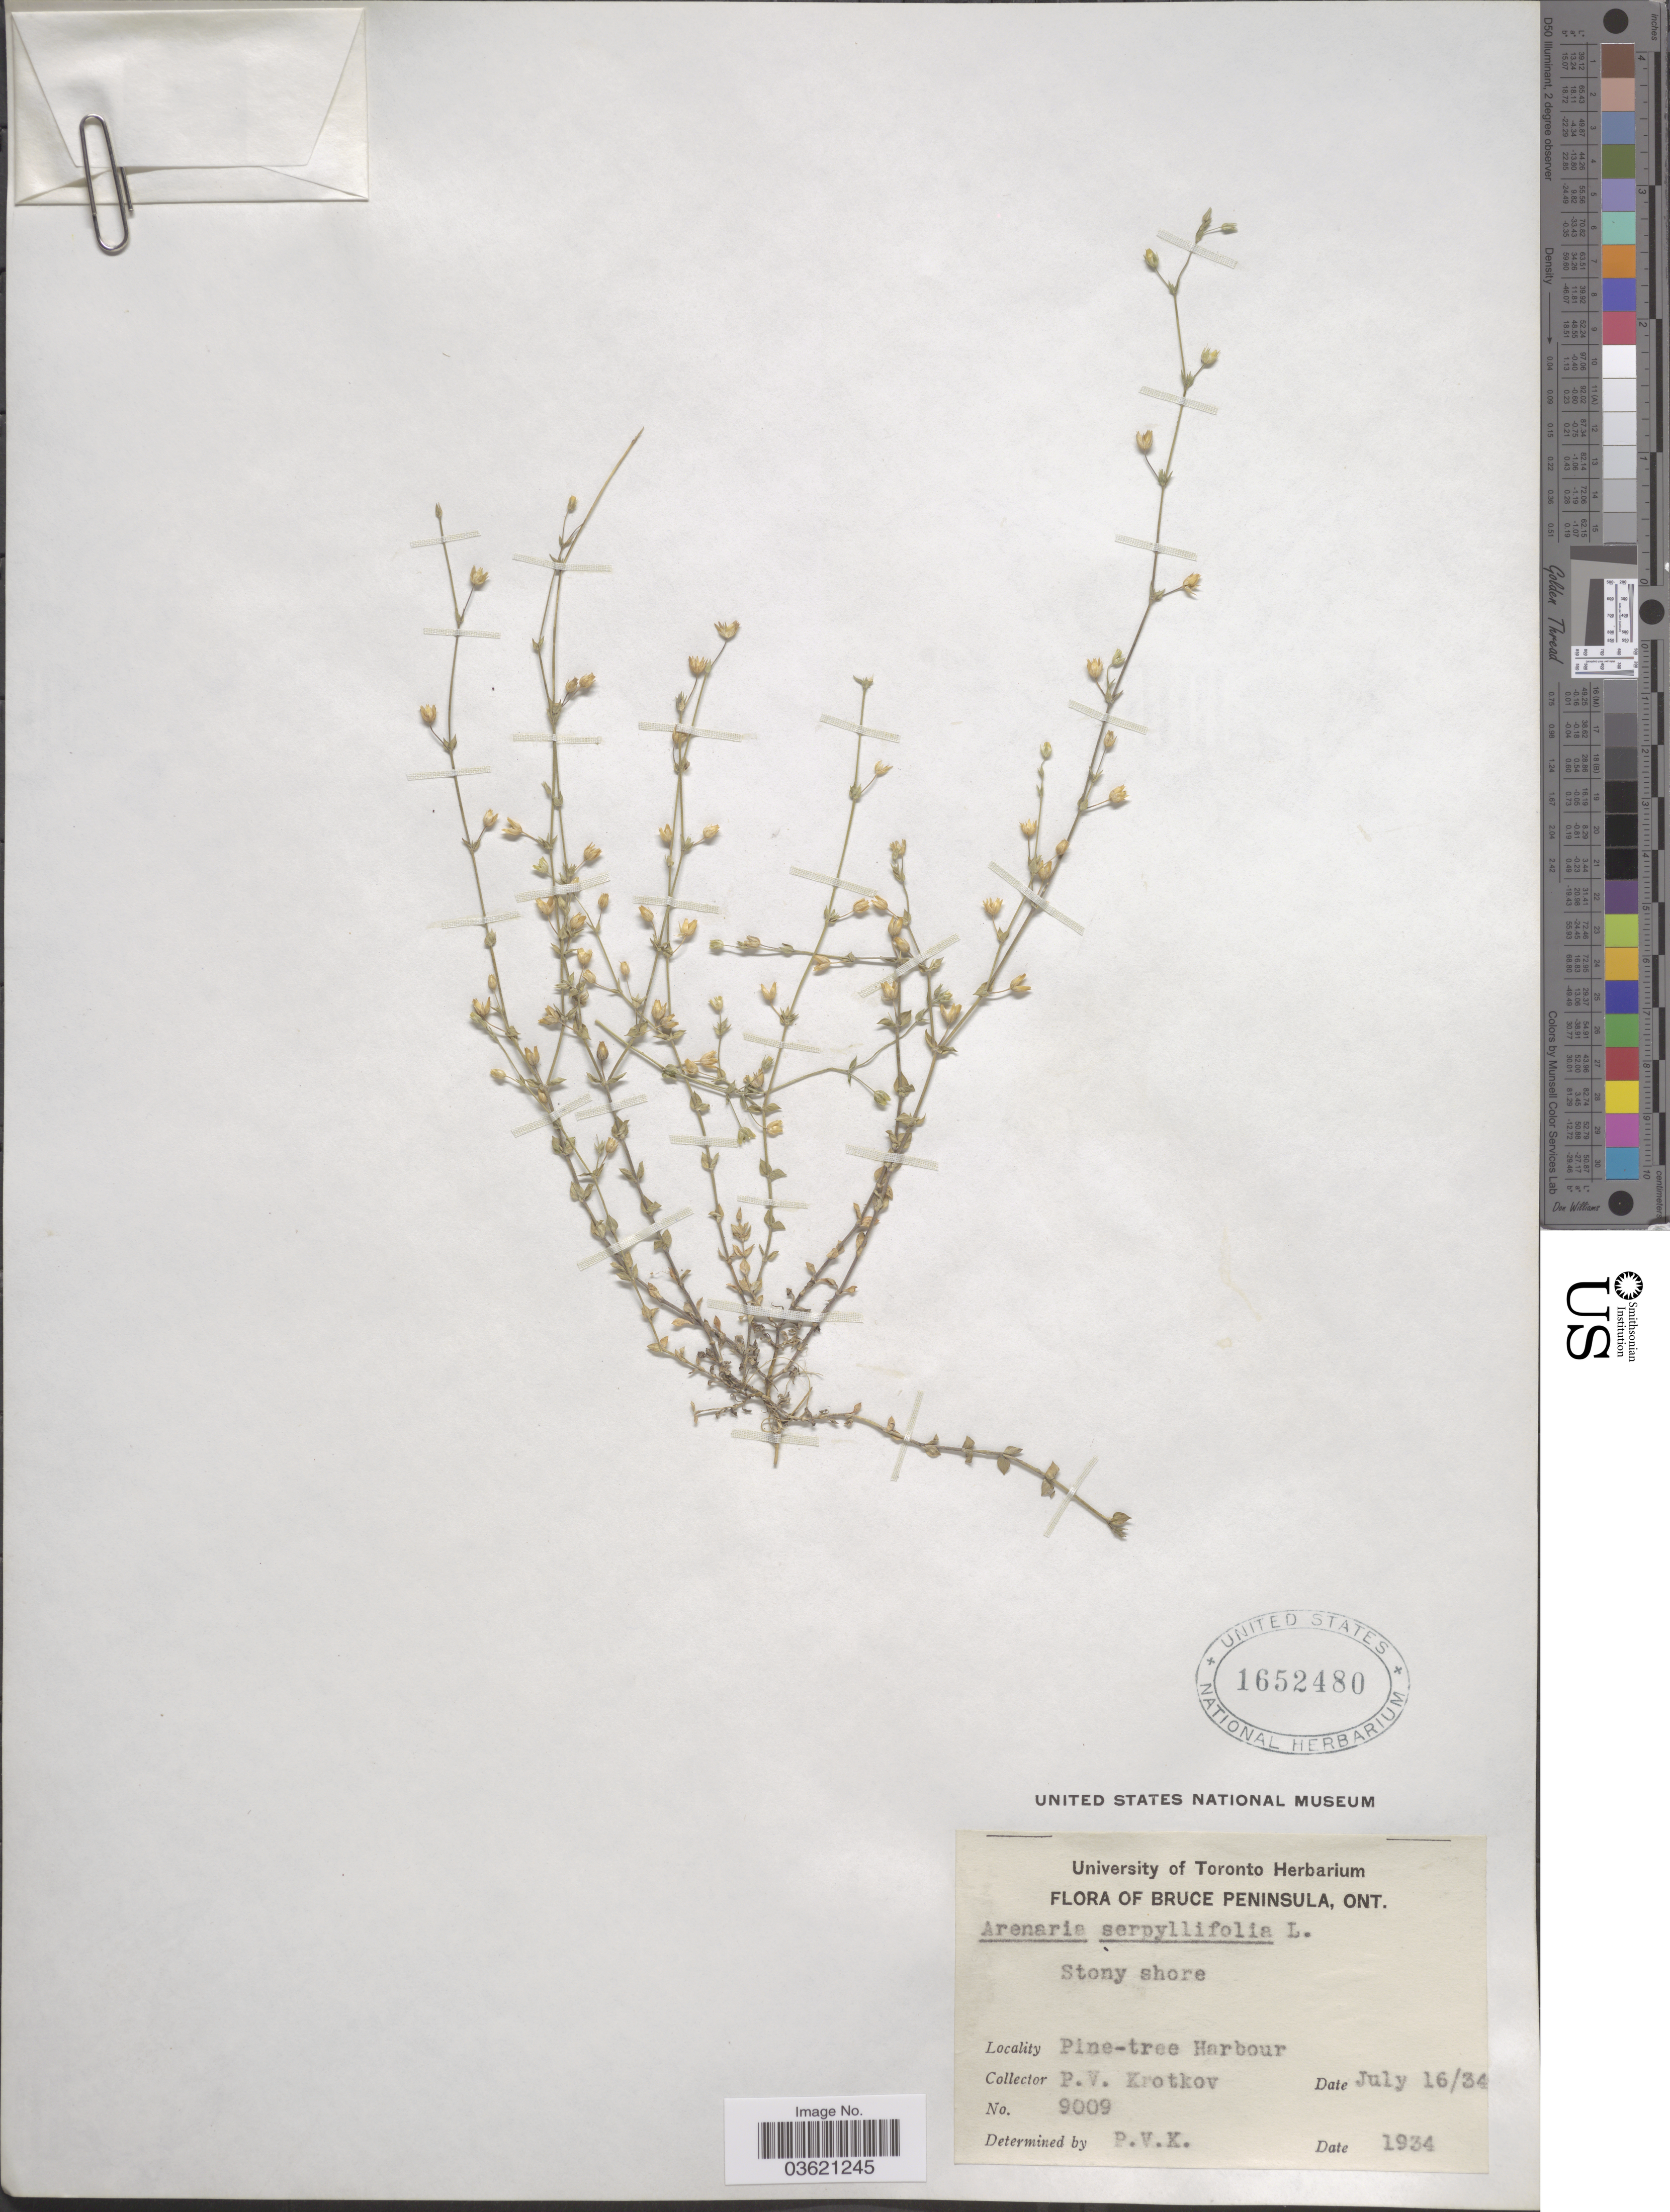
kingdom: Plantae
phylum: Tracheophyta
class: Magnoliopsida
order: Caryophyllales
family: Caryophyllaceae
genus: Arenaria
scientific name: Arenaria serpyllifolia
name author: L.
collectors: P. V. Krotkov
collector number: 9009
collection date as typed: Transcribed d/m/y: 16/7/34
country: Canada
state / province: Ontario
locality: Bruce Peninsula. Stony shore. Pine-tree Harbour.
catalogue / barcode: US 1652480